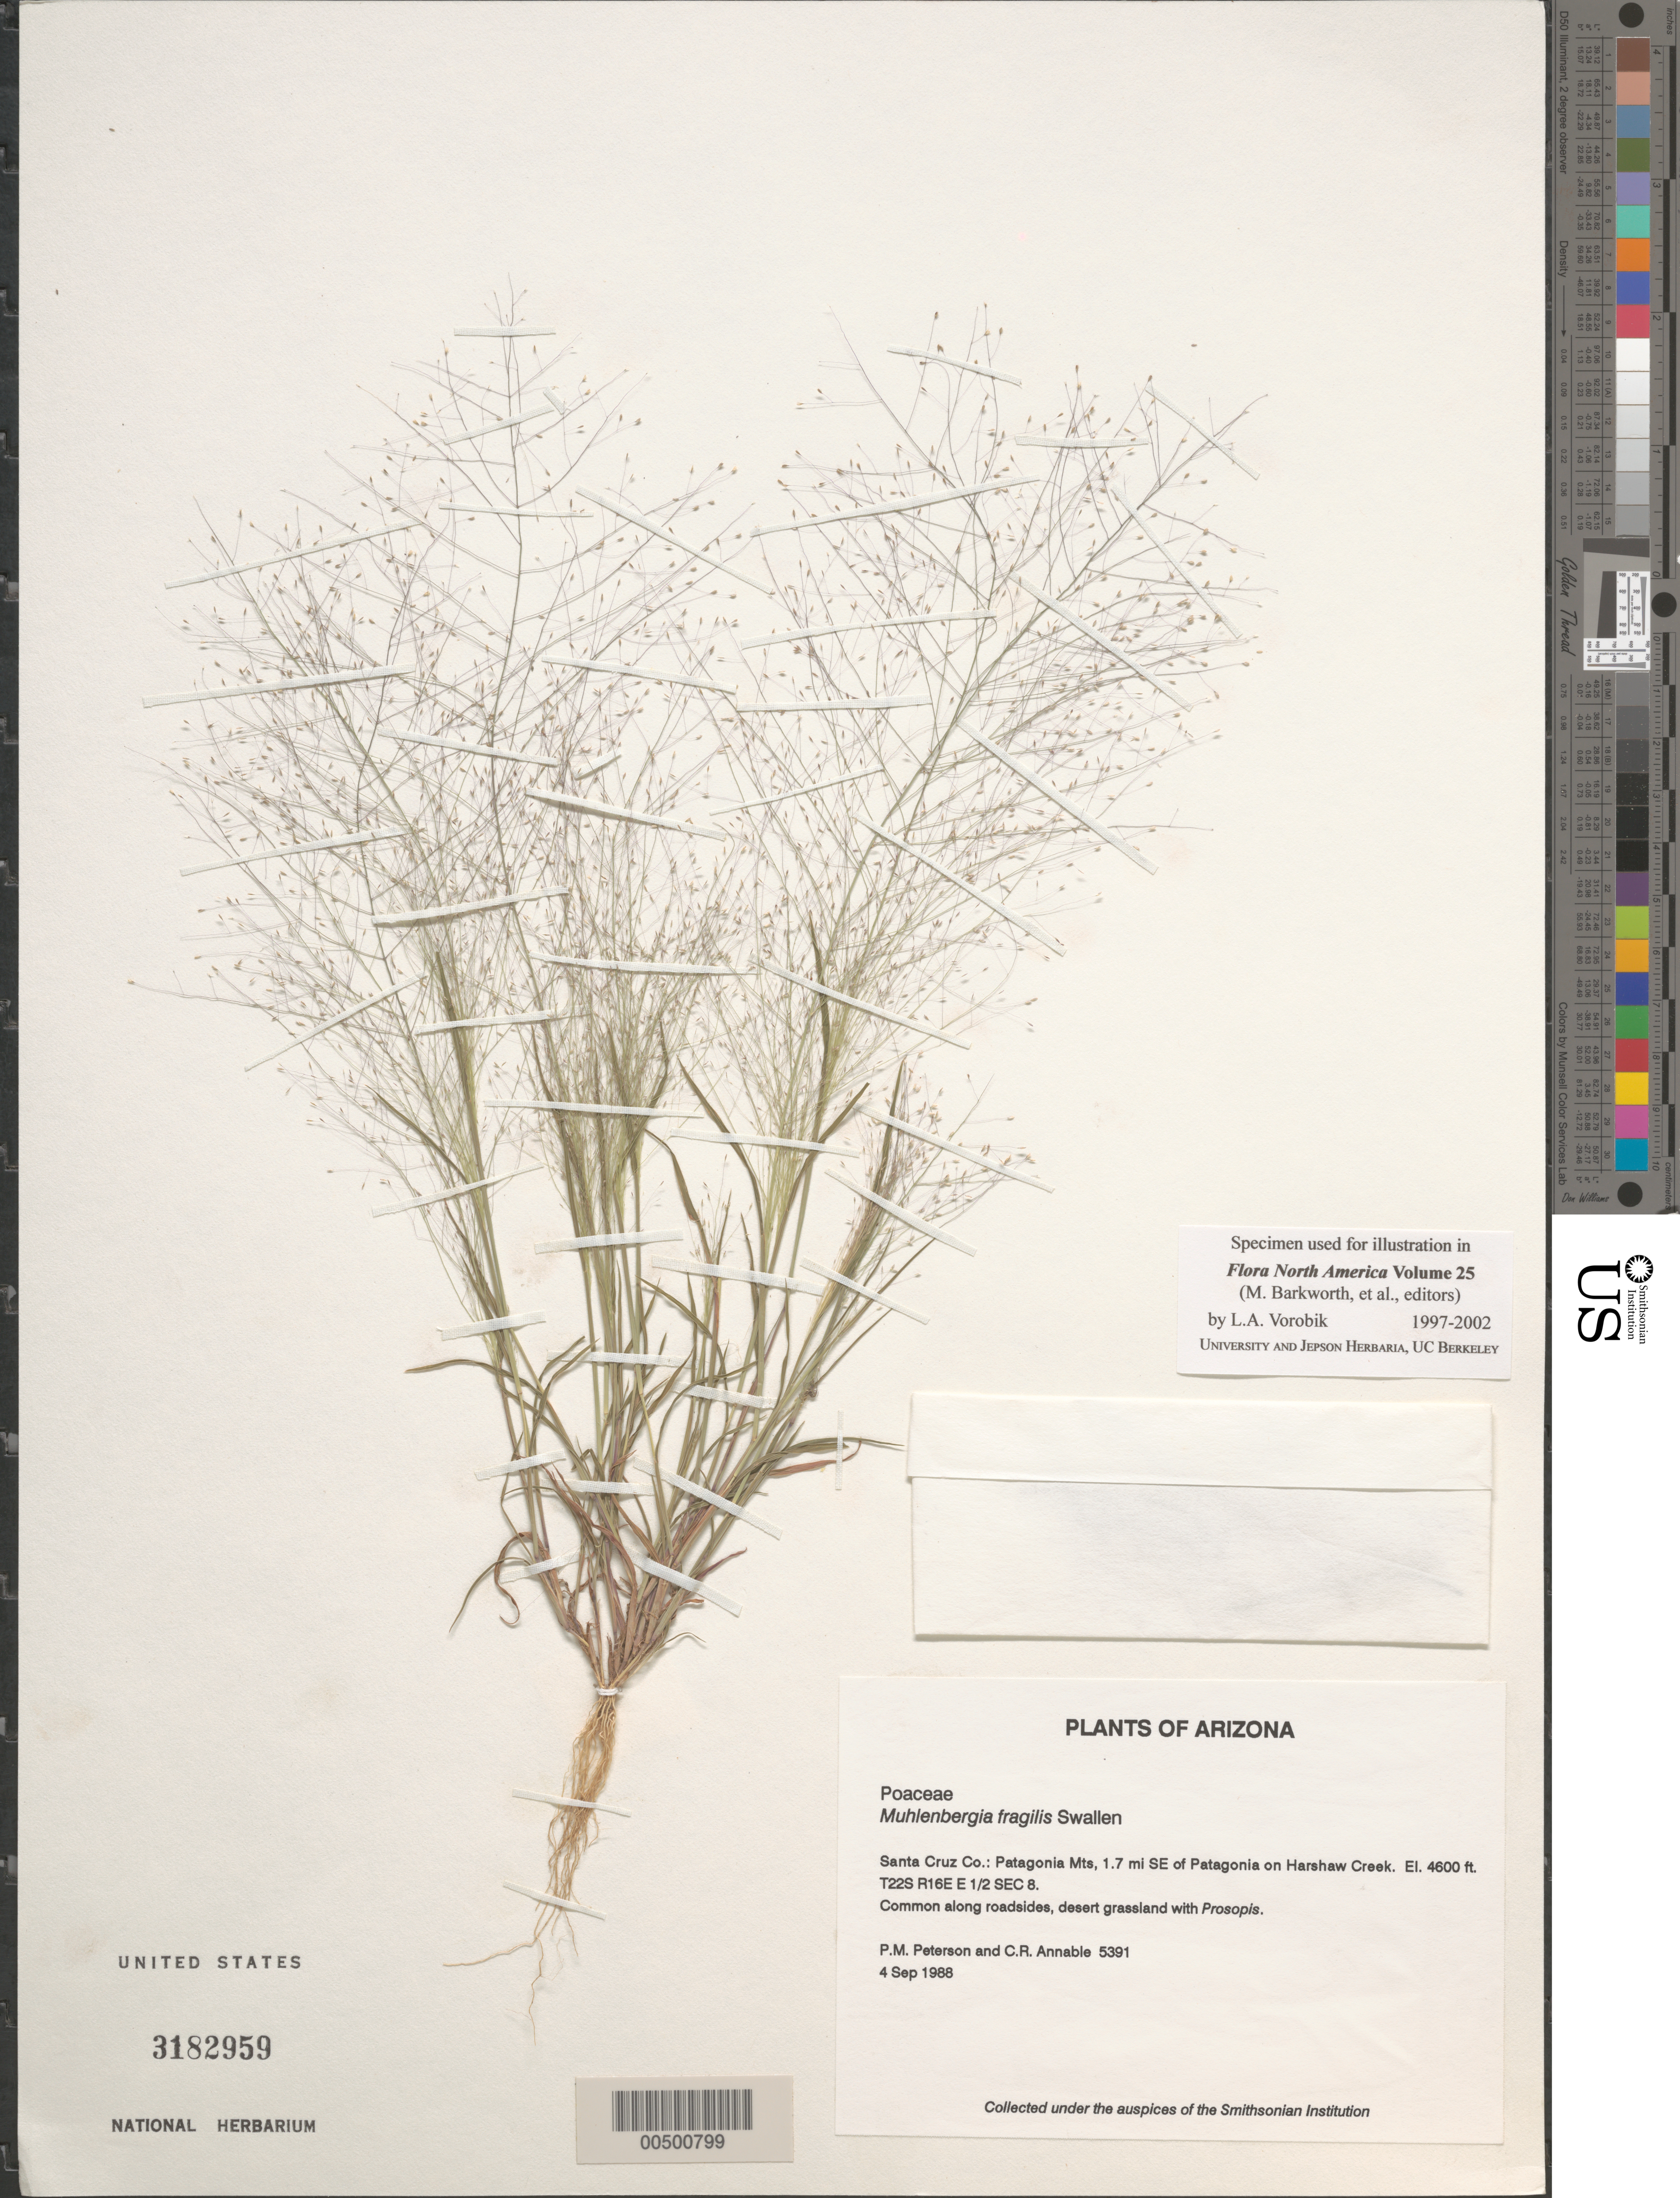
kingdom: Plantae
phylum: Tracheophyta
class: Liliopsida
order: Poales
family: Poaceae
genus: Muhlenbergia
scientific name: Muhlenbergia fragilis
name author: Swallen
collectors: P. M. Peterson & C. R. Annable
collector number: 05391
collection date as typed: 04 Sep 1988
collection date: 1988-09-04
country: United States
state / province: Arizona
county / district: Santa Cruz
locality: Patagonia Mts, 1.7 mi SE of Patagonia on Harshaw Creek.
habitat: Common along roadsides, desert grassland with Prosopis.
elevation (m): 1402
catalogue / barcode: US 3182959